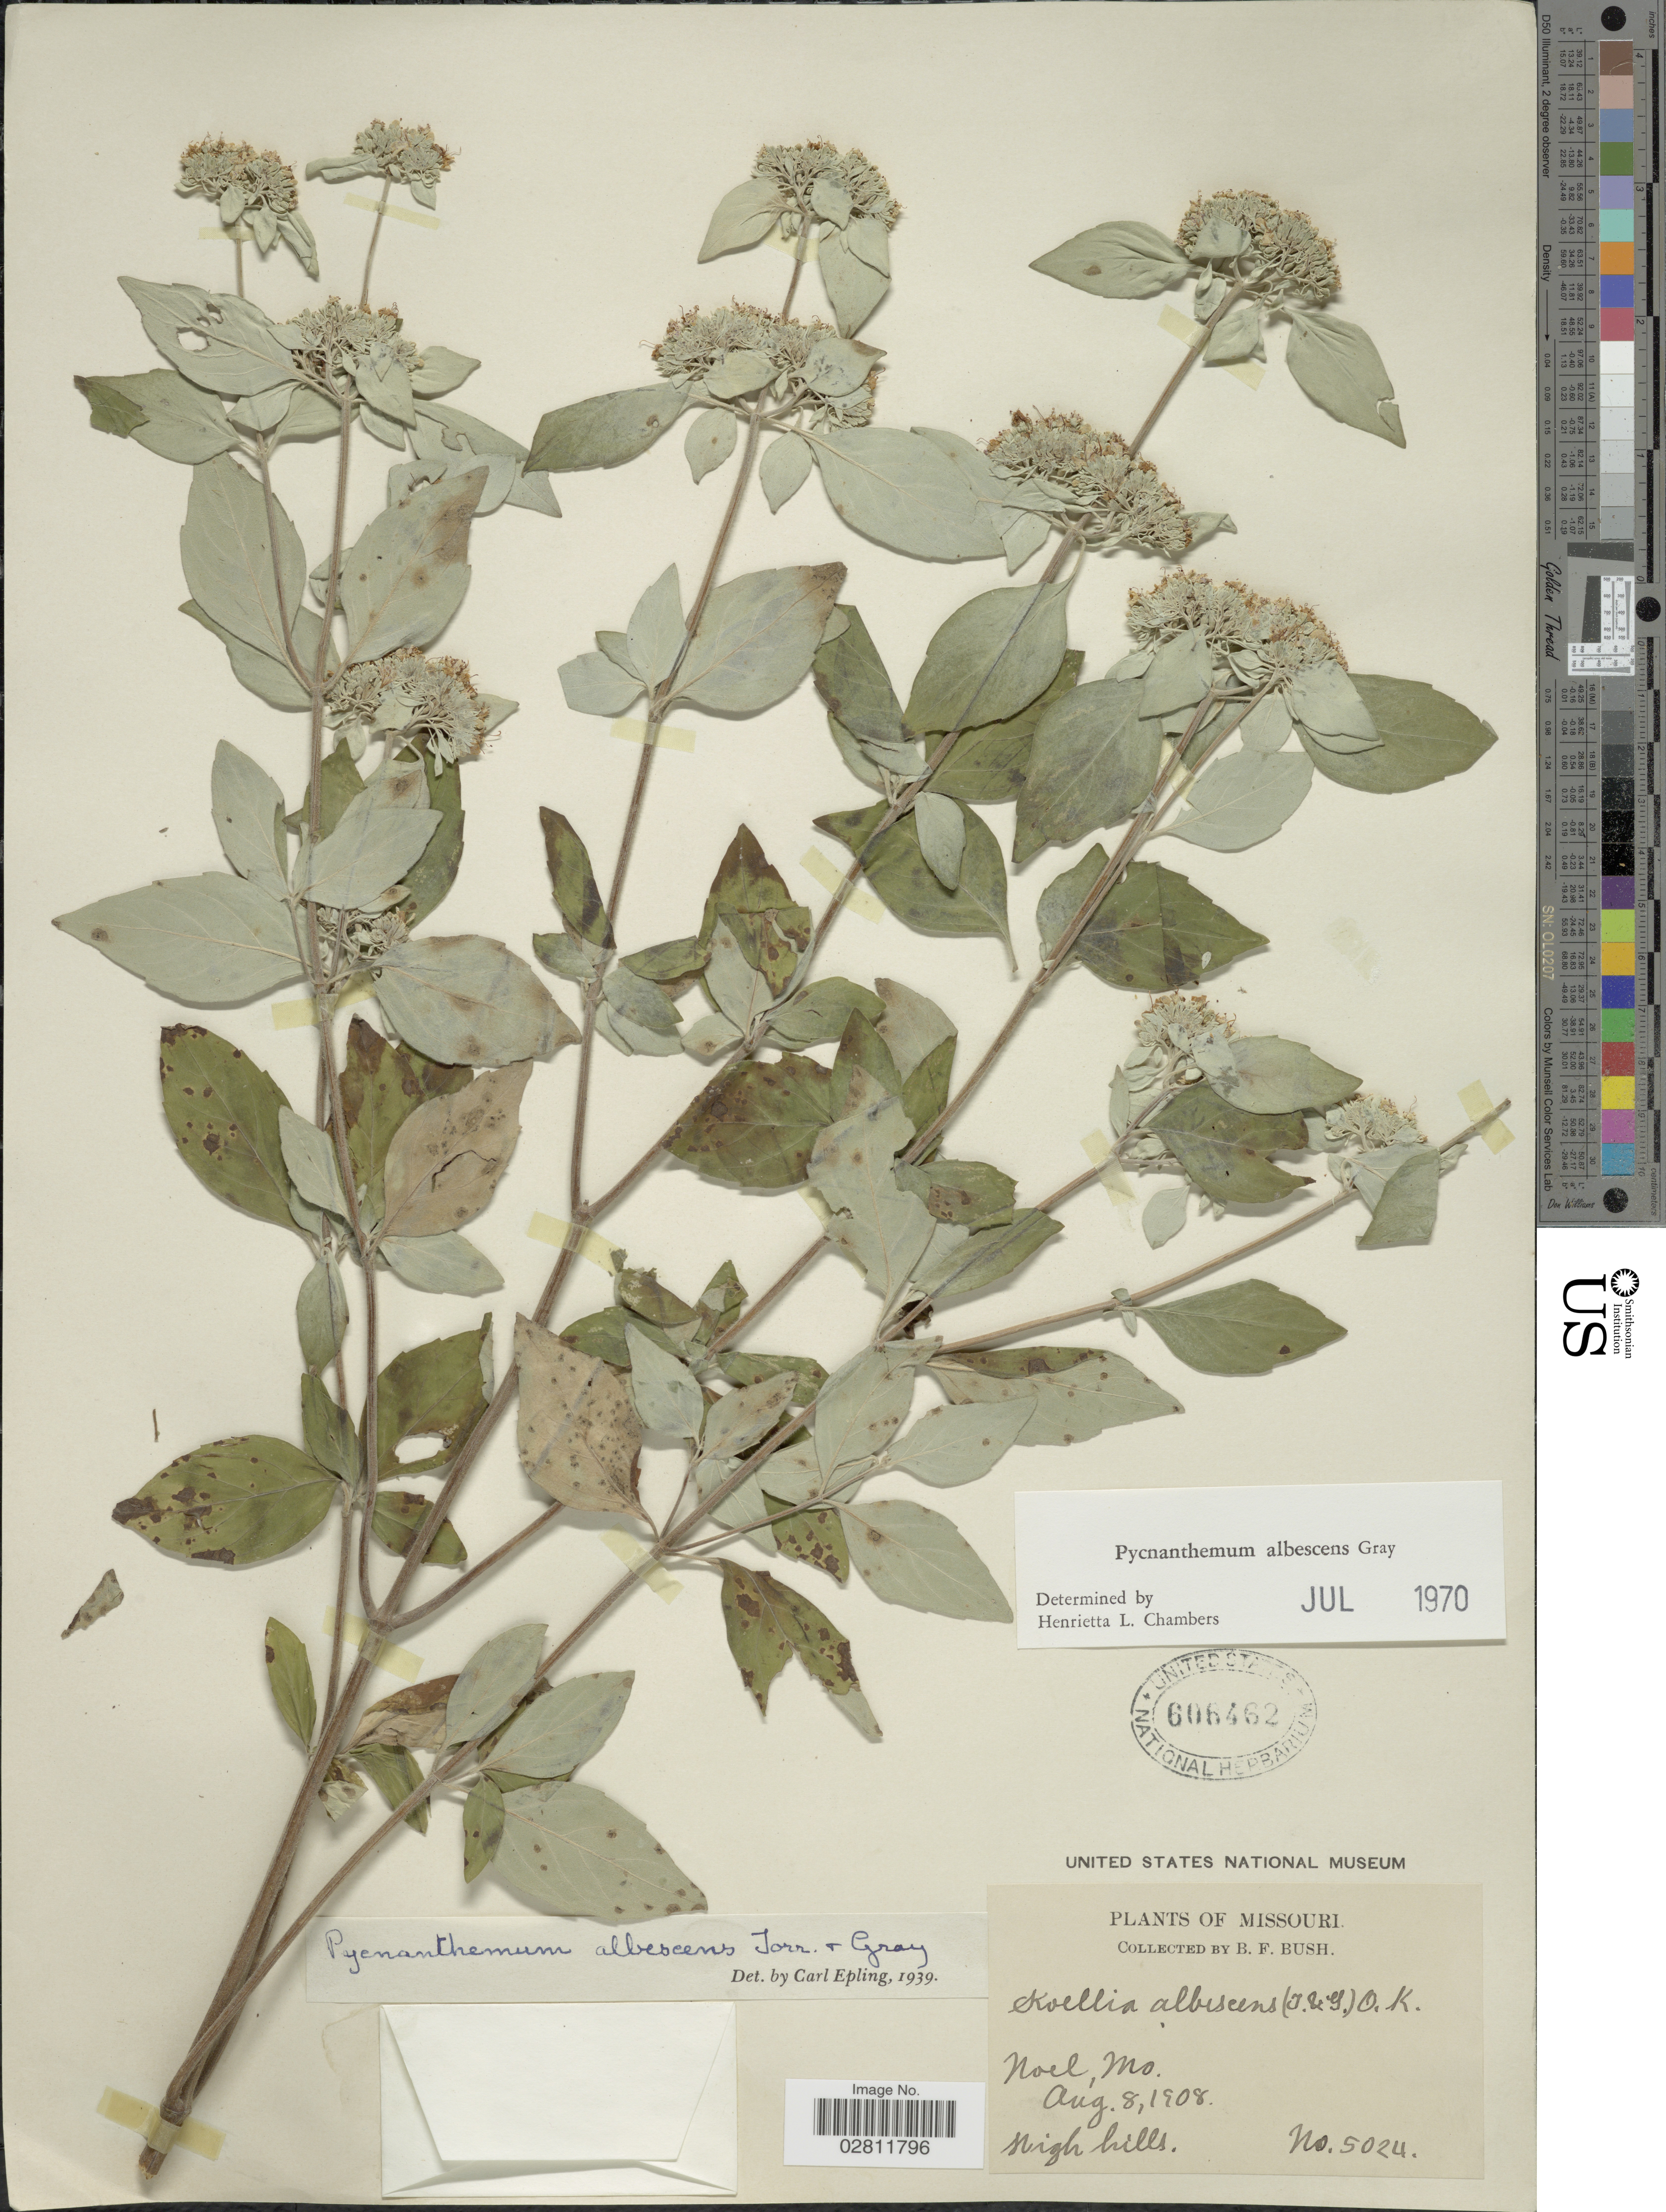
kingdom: Plantae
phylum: Tracheophyta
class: Magnoliopsida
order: Lamiales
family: Lamiaceae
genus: Pycnanthemum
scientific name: Pycnanthemum albescens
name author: Torr. & A. Gray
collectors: B. F. Bush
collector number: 5024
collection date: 1908-08-08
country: United States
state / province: Missouri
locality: Noel. High hills.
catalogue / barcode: US 606462